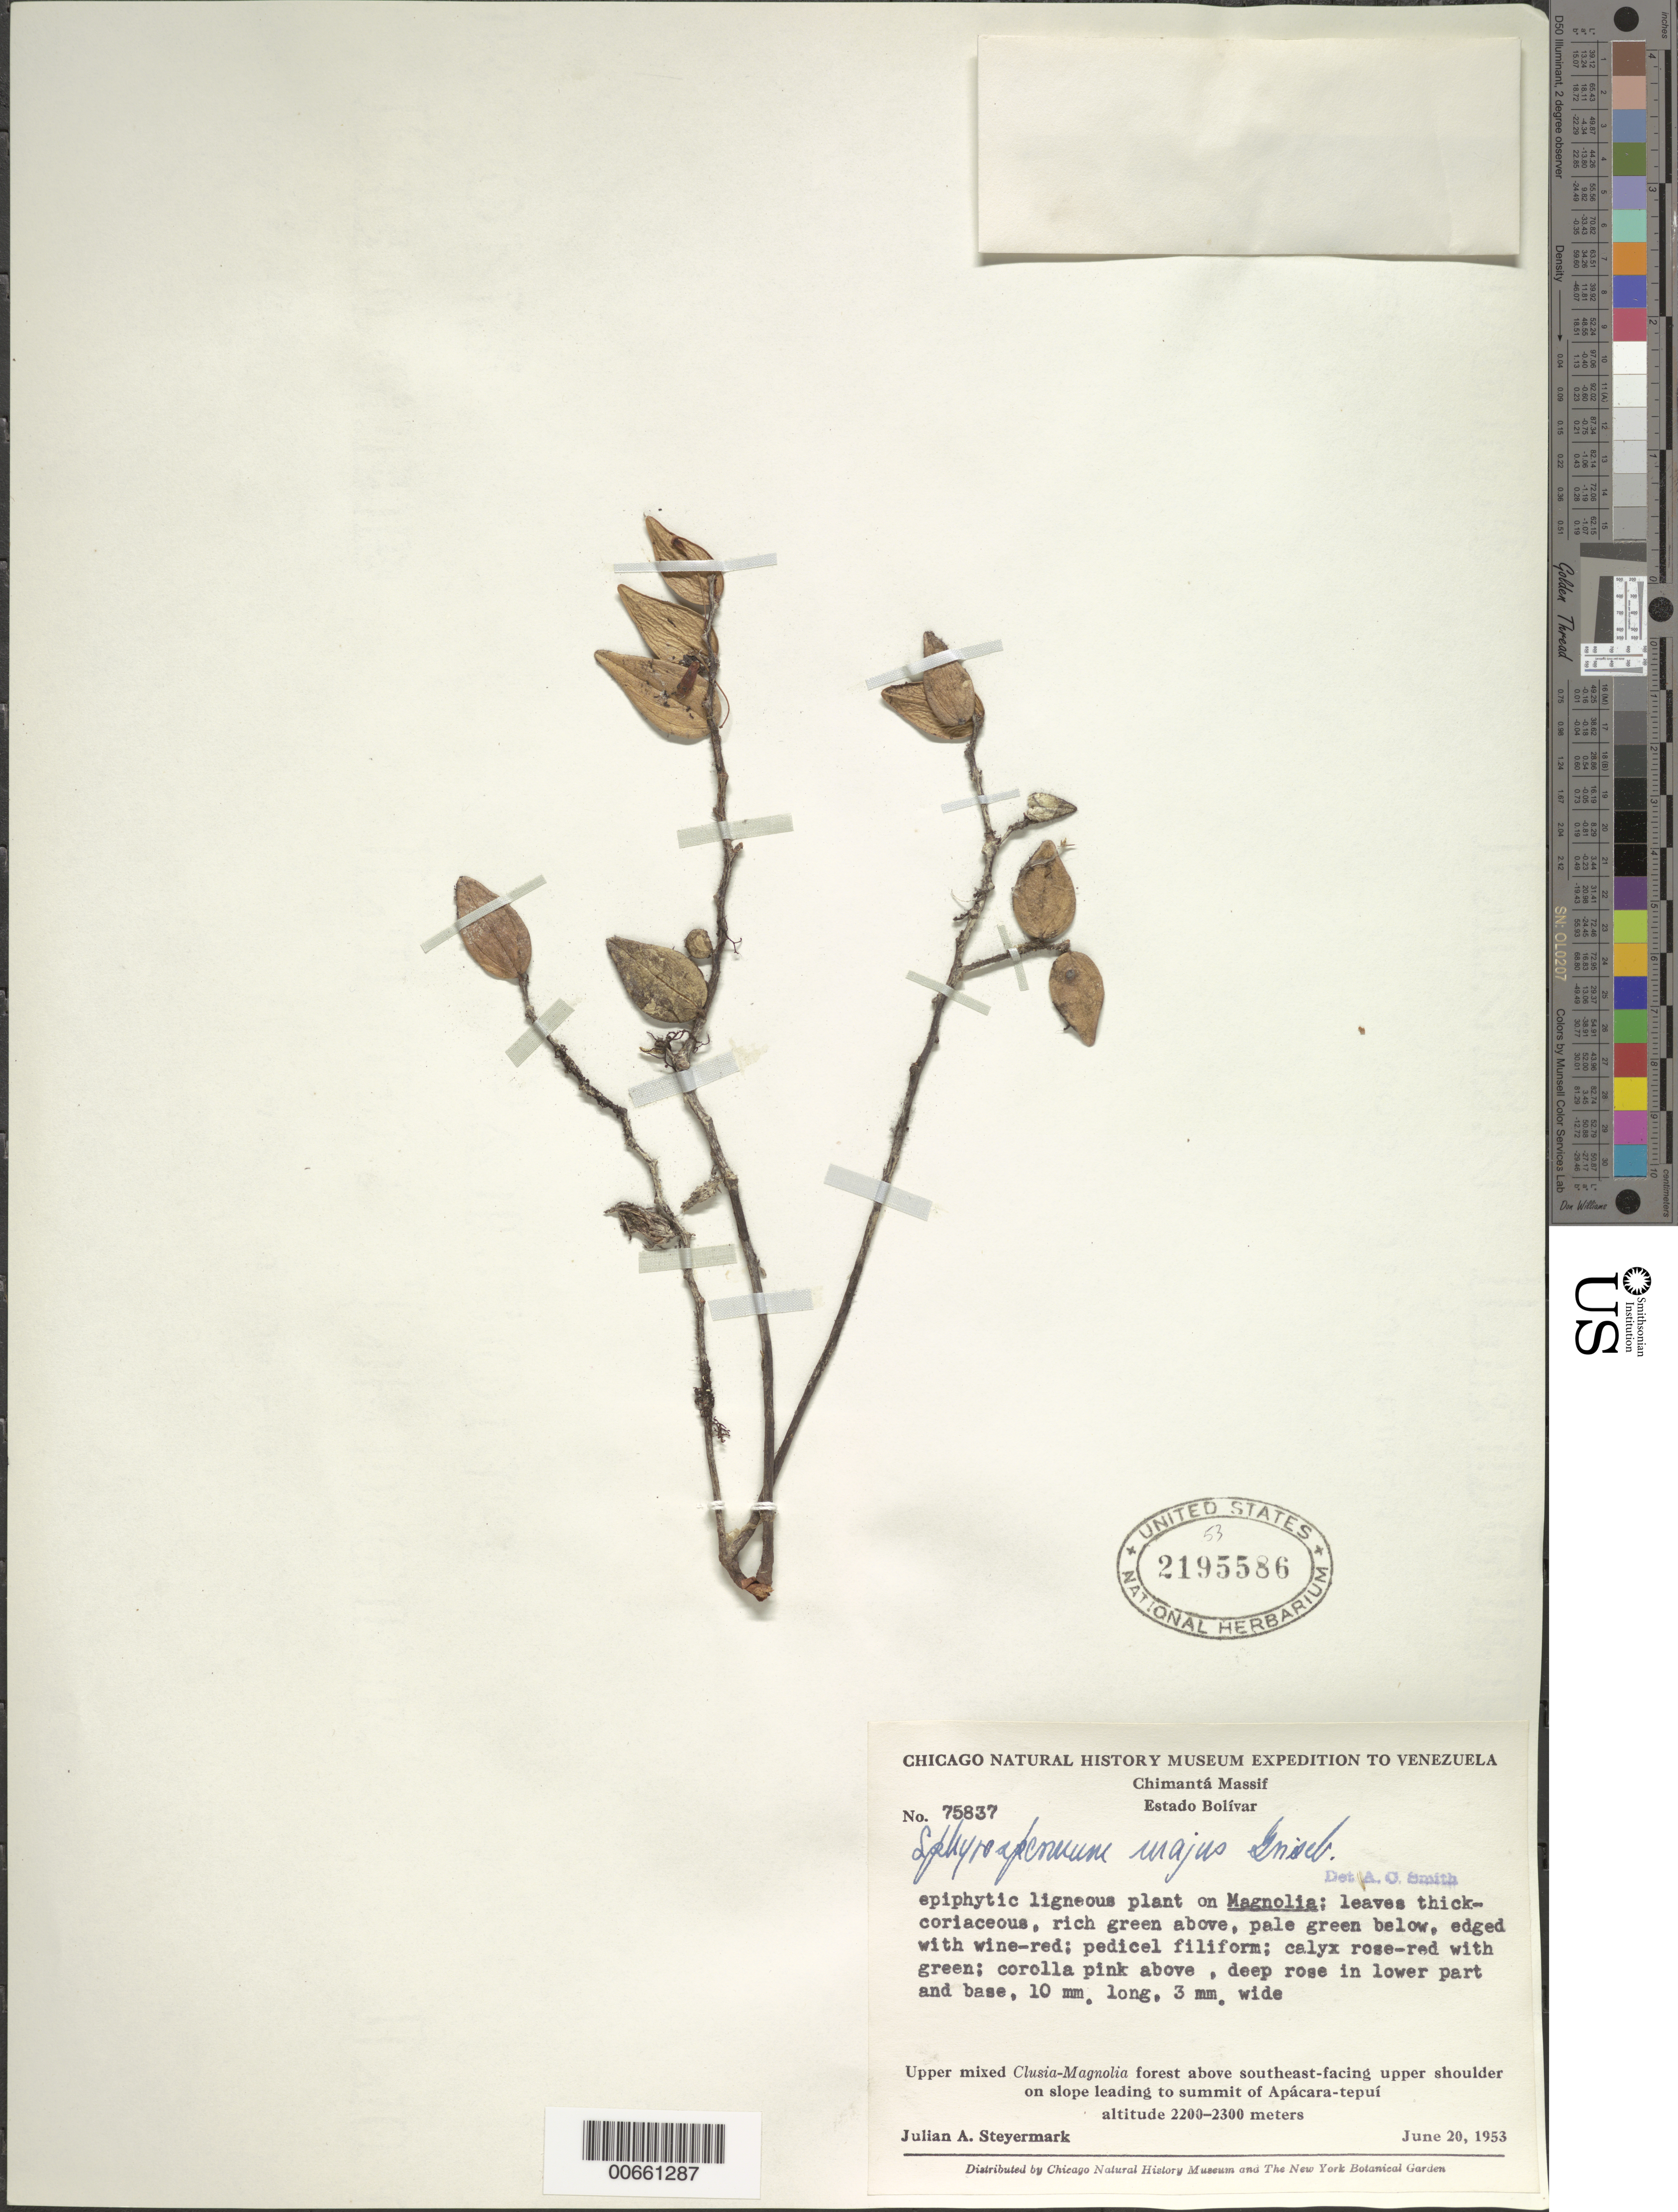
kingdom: Plantae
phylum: Tracheophyta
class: Magnoliopsida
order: Ericales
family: Ericaceae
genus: Sphyrospermum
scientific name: Sphyrospermum majus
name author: Griseb.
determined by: Smith, A. C.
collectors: J. Steyermark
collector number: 75837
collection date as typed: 20-Jun-53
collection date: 1953-06-20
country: Venezuela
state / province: Bolívar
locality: Chimantá Massif, Apácara-tepuí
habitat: On Magnolia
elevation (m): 2200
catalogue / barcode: US 2195586